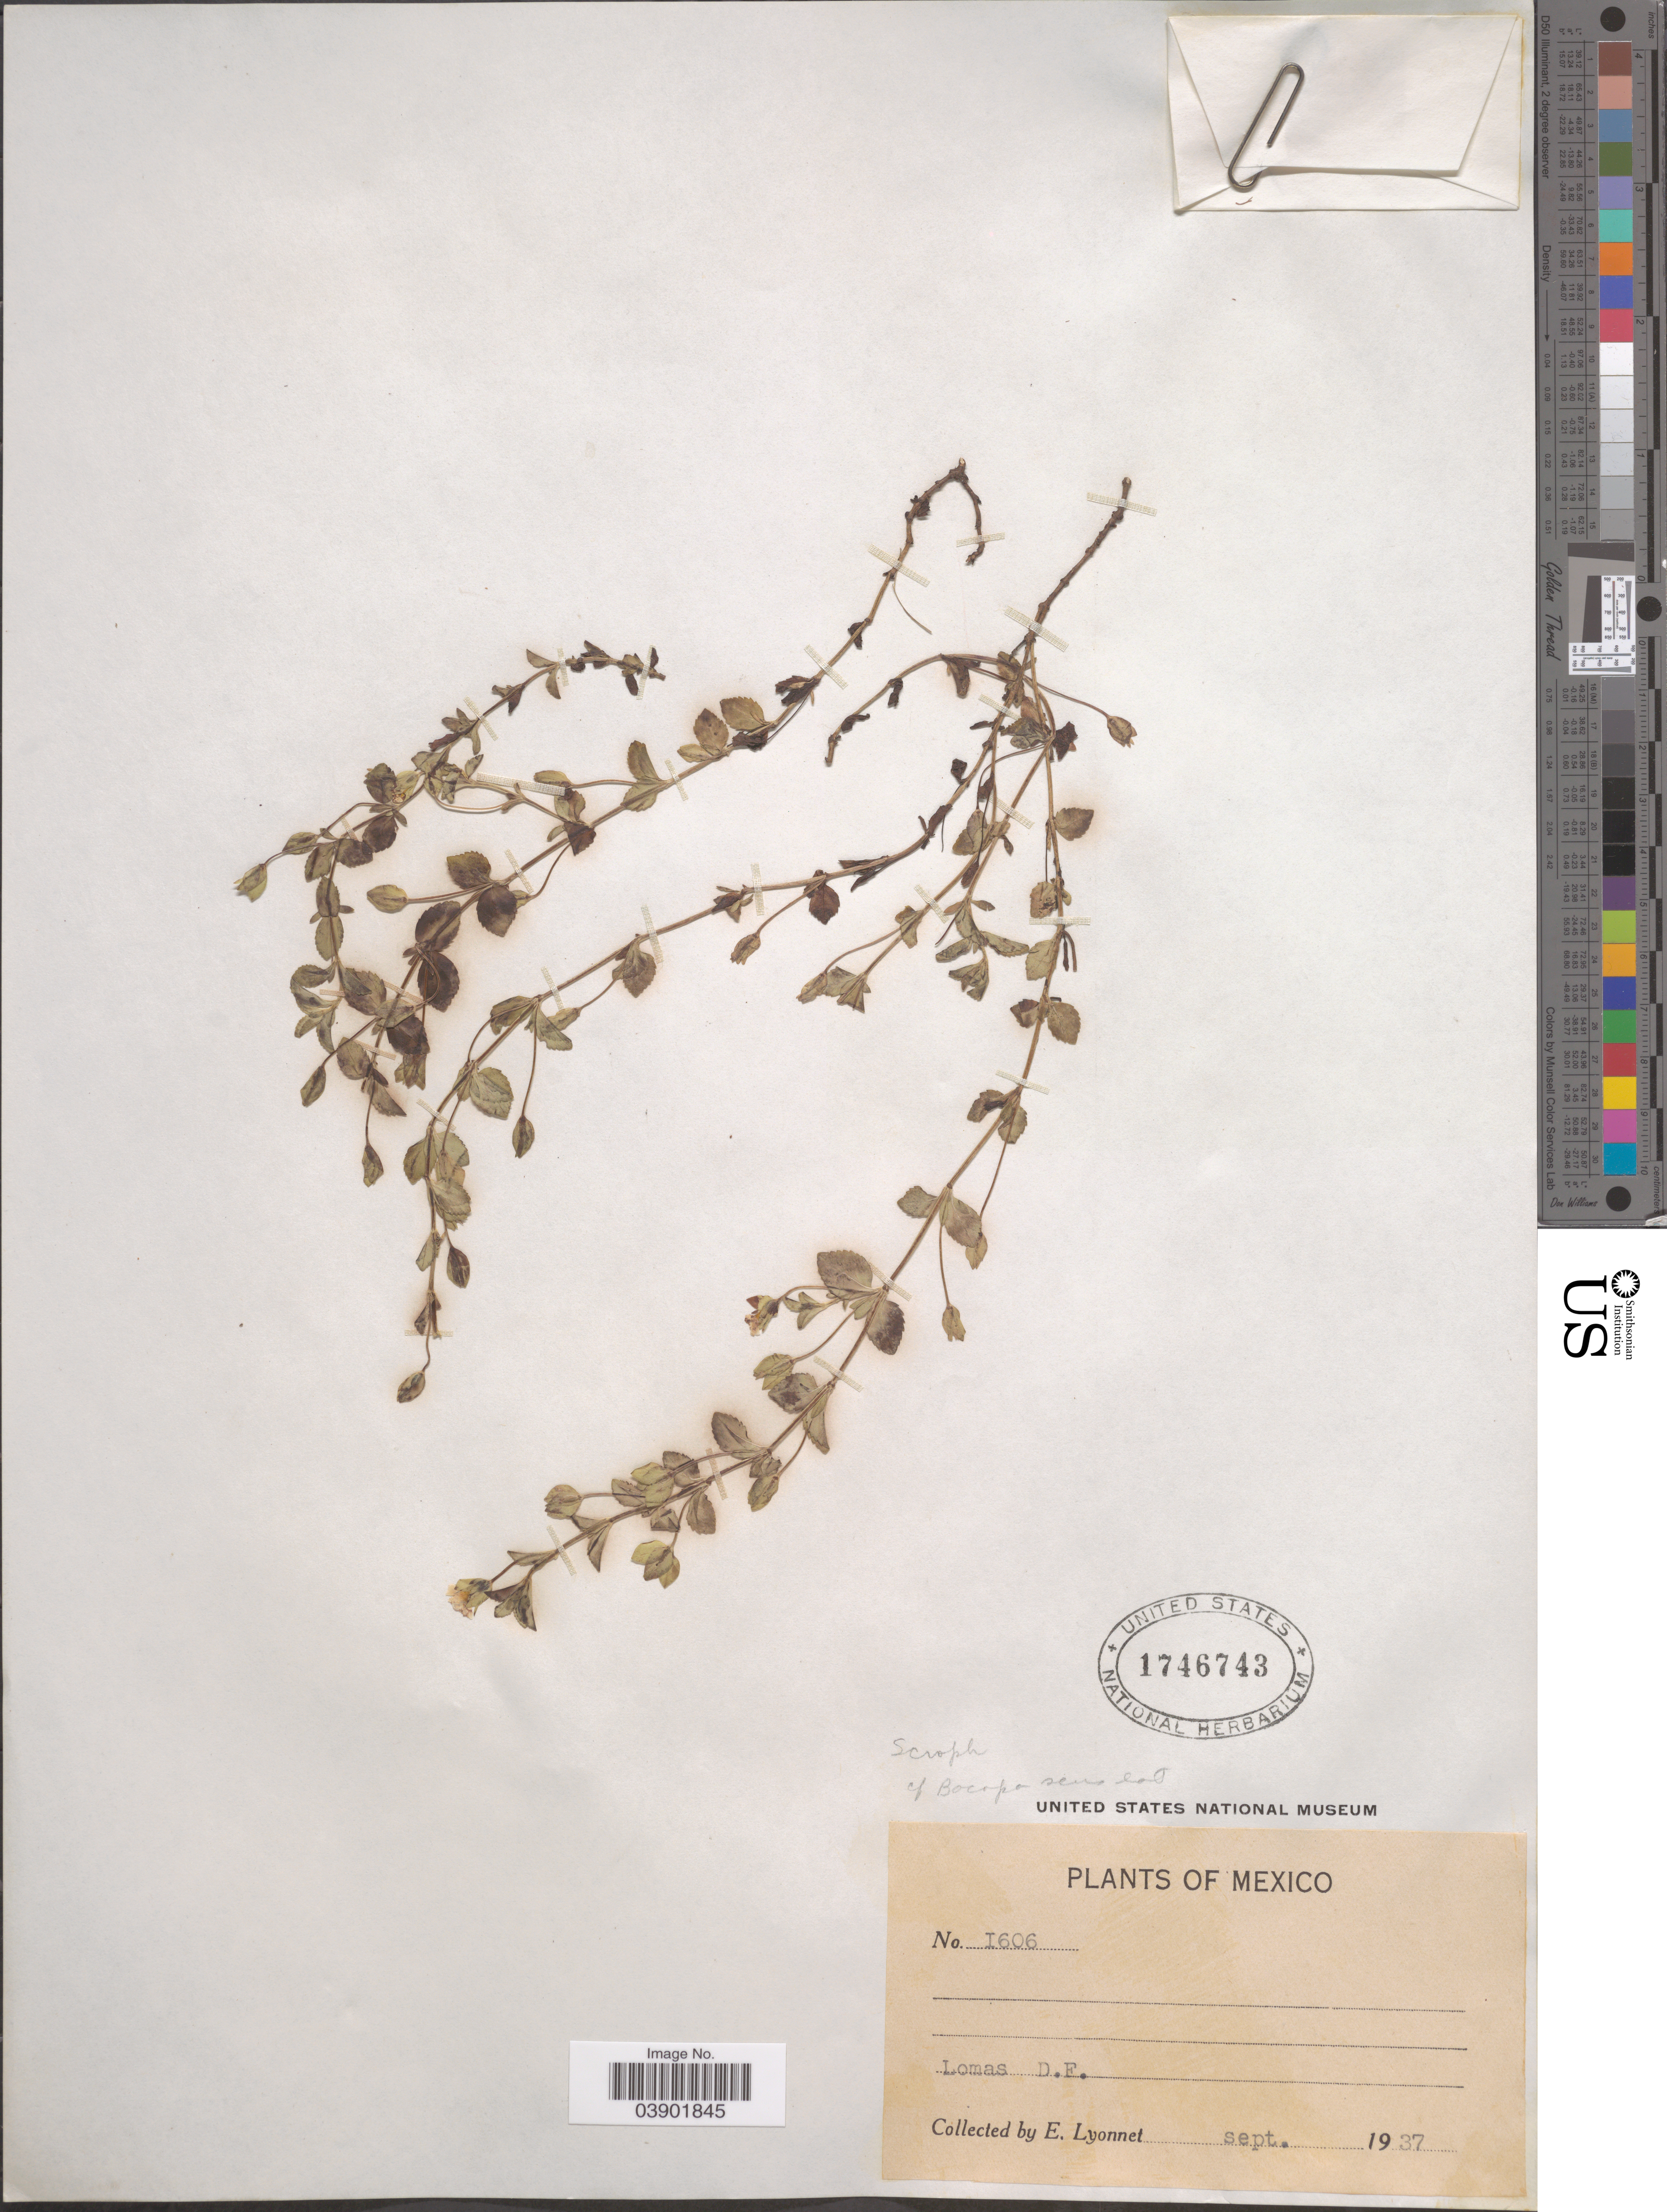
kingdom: Plantae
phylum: Tracheophyta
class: Magnoliopsida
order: Lamiales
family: Plantaginaceae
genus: Bacopa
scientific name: Bacopa sp.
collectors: E. Lyonnet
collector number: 1606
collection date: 1937-09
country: Mexico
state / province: Distrito Federal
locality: Lomas D. F.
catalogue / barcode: US 1746743